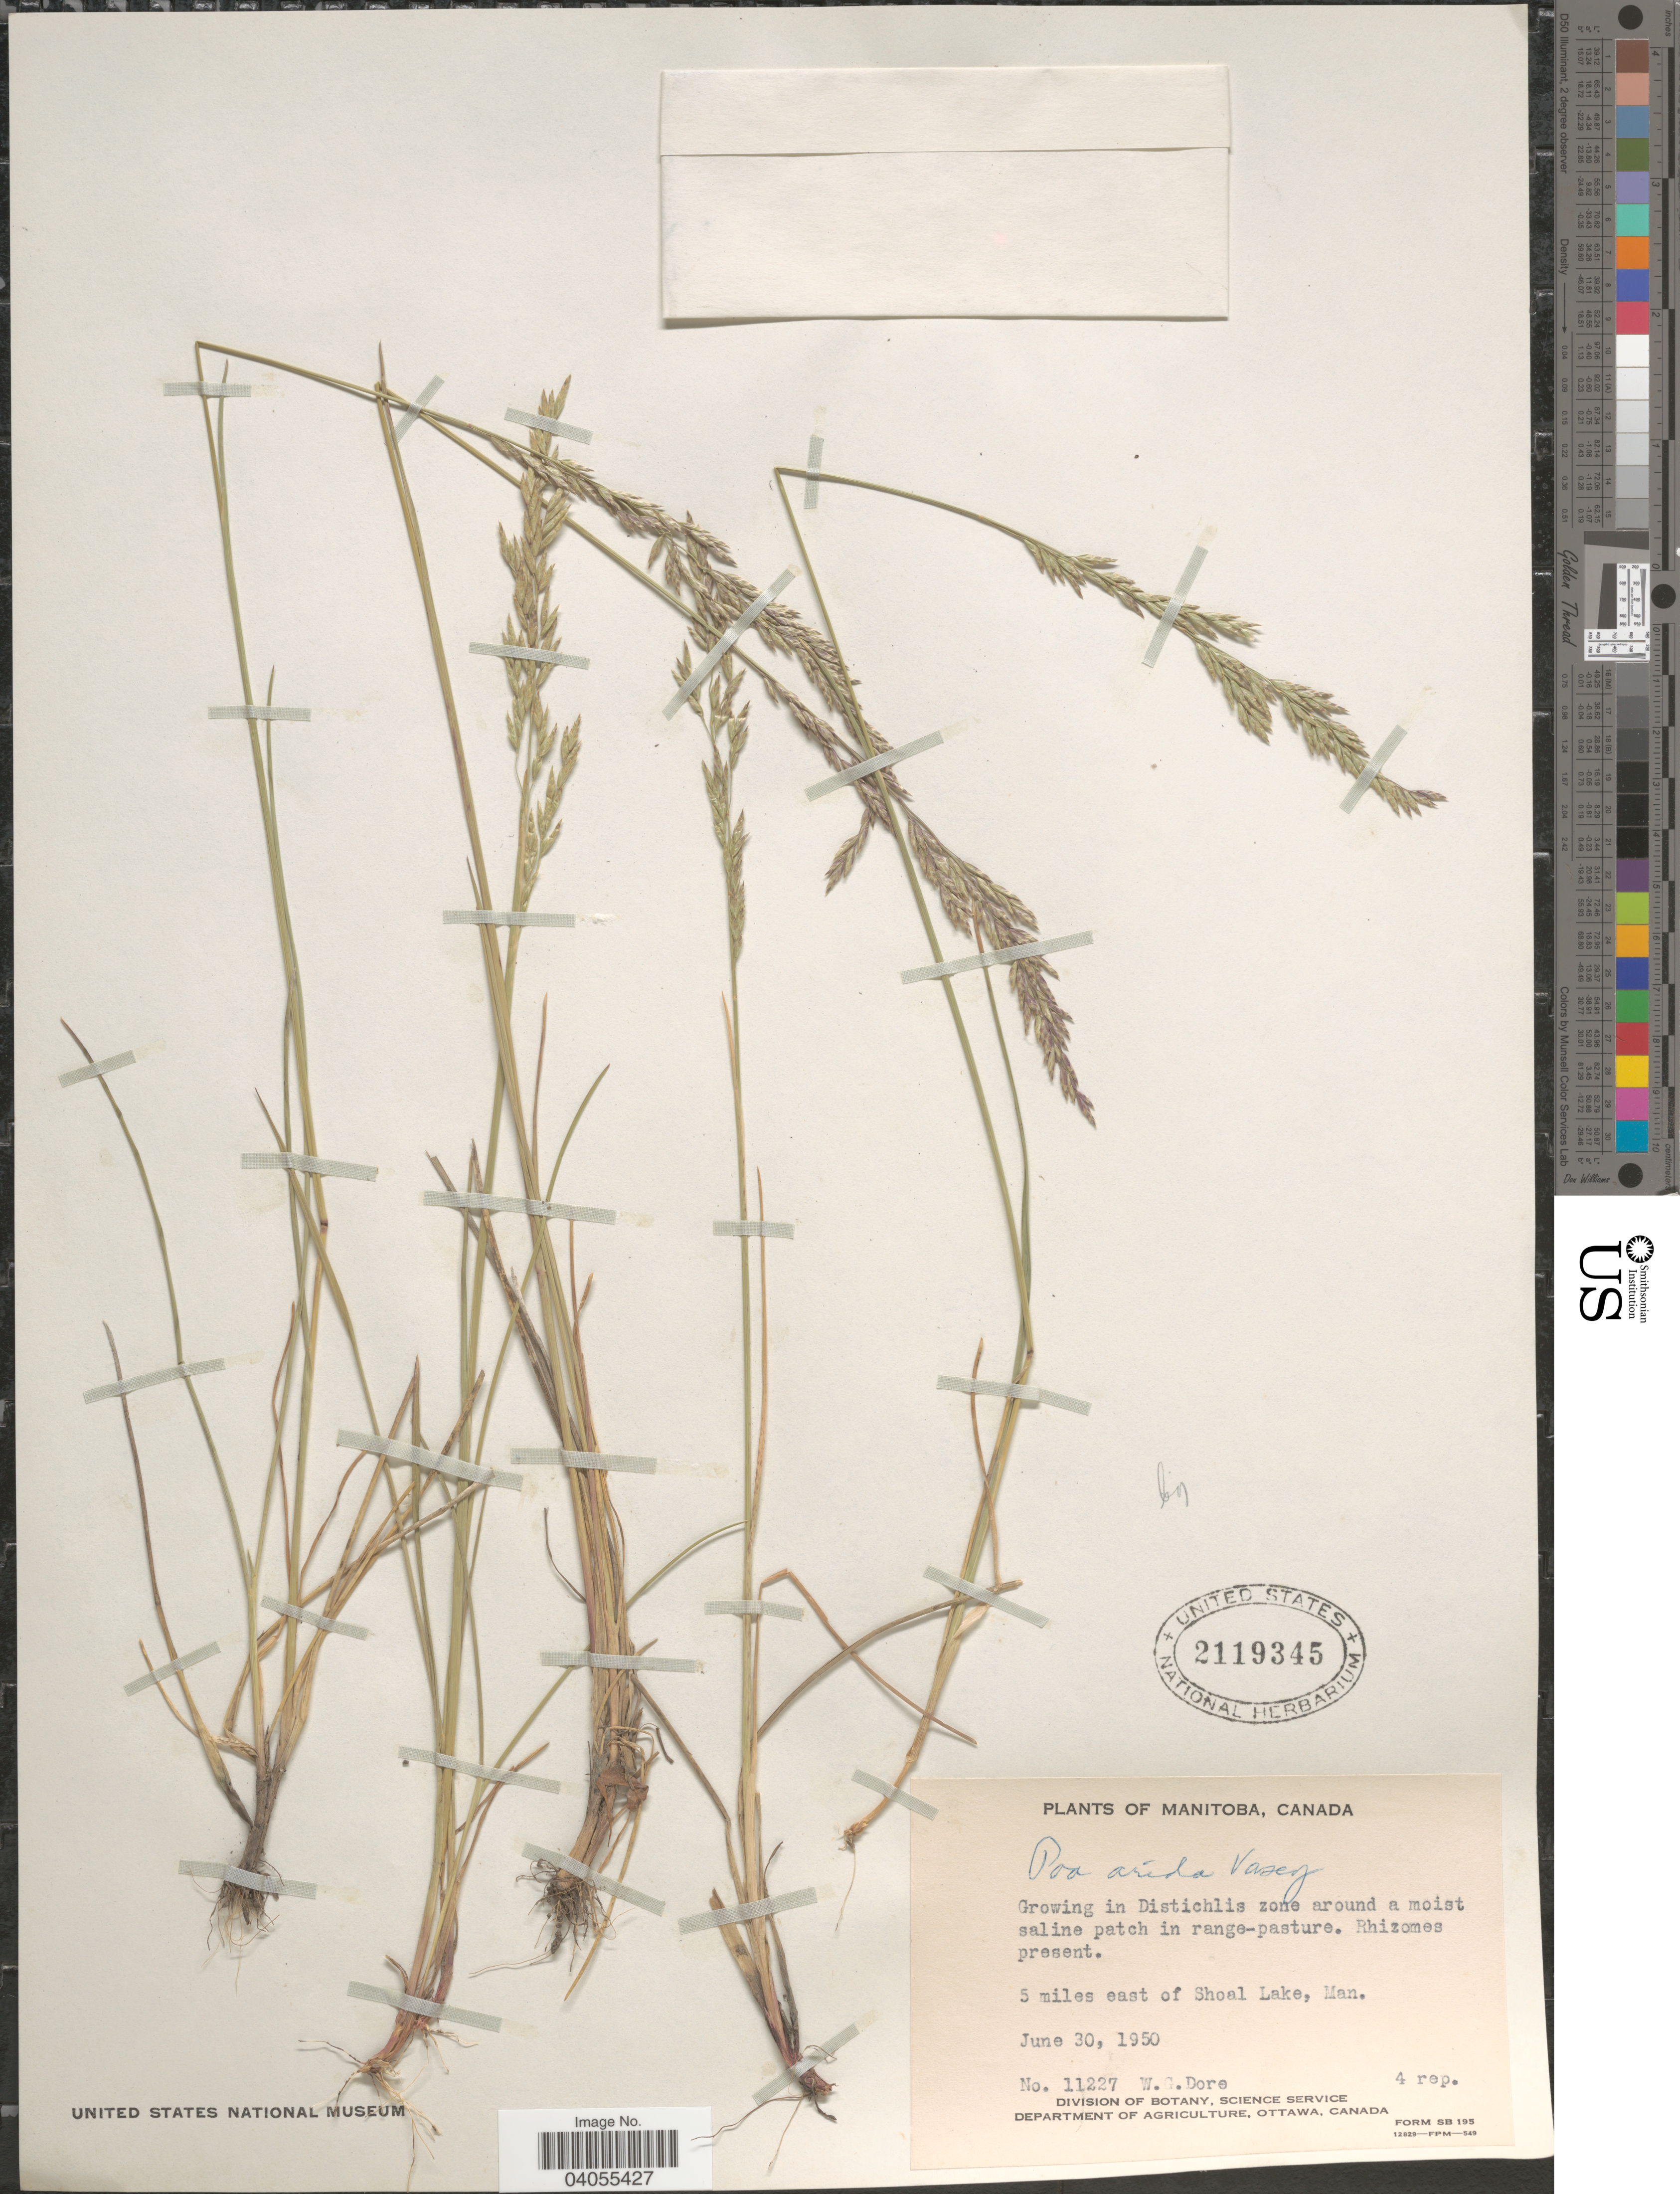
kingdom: Plantae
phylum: Tracheophyta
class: Liliopsida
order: Poales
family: Poaceae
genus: Poa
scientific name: Poa arida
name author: Vasey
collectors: W. Dore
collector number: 11227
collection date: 1950-06-30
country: Canada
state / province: Manitoba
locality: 5 miles east of Shoal Lake.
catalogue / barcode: US 2119345